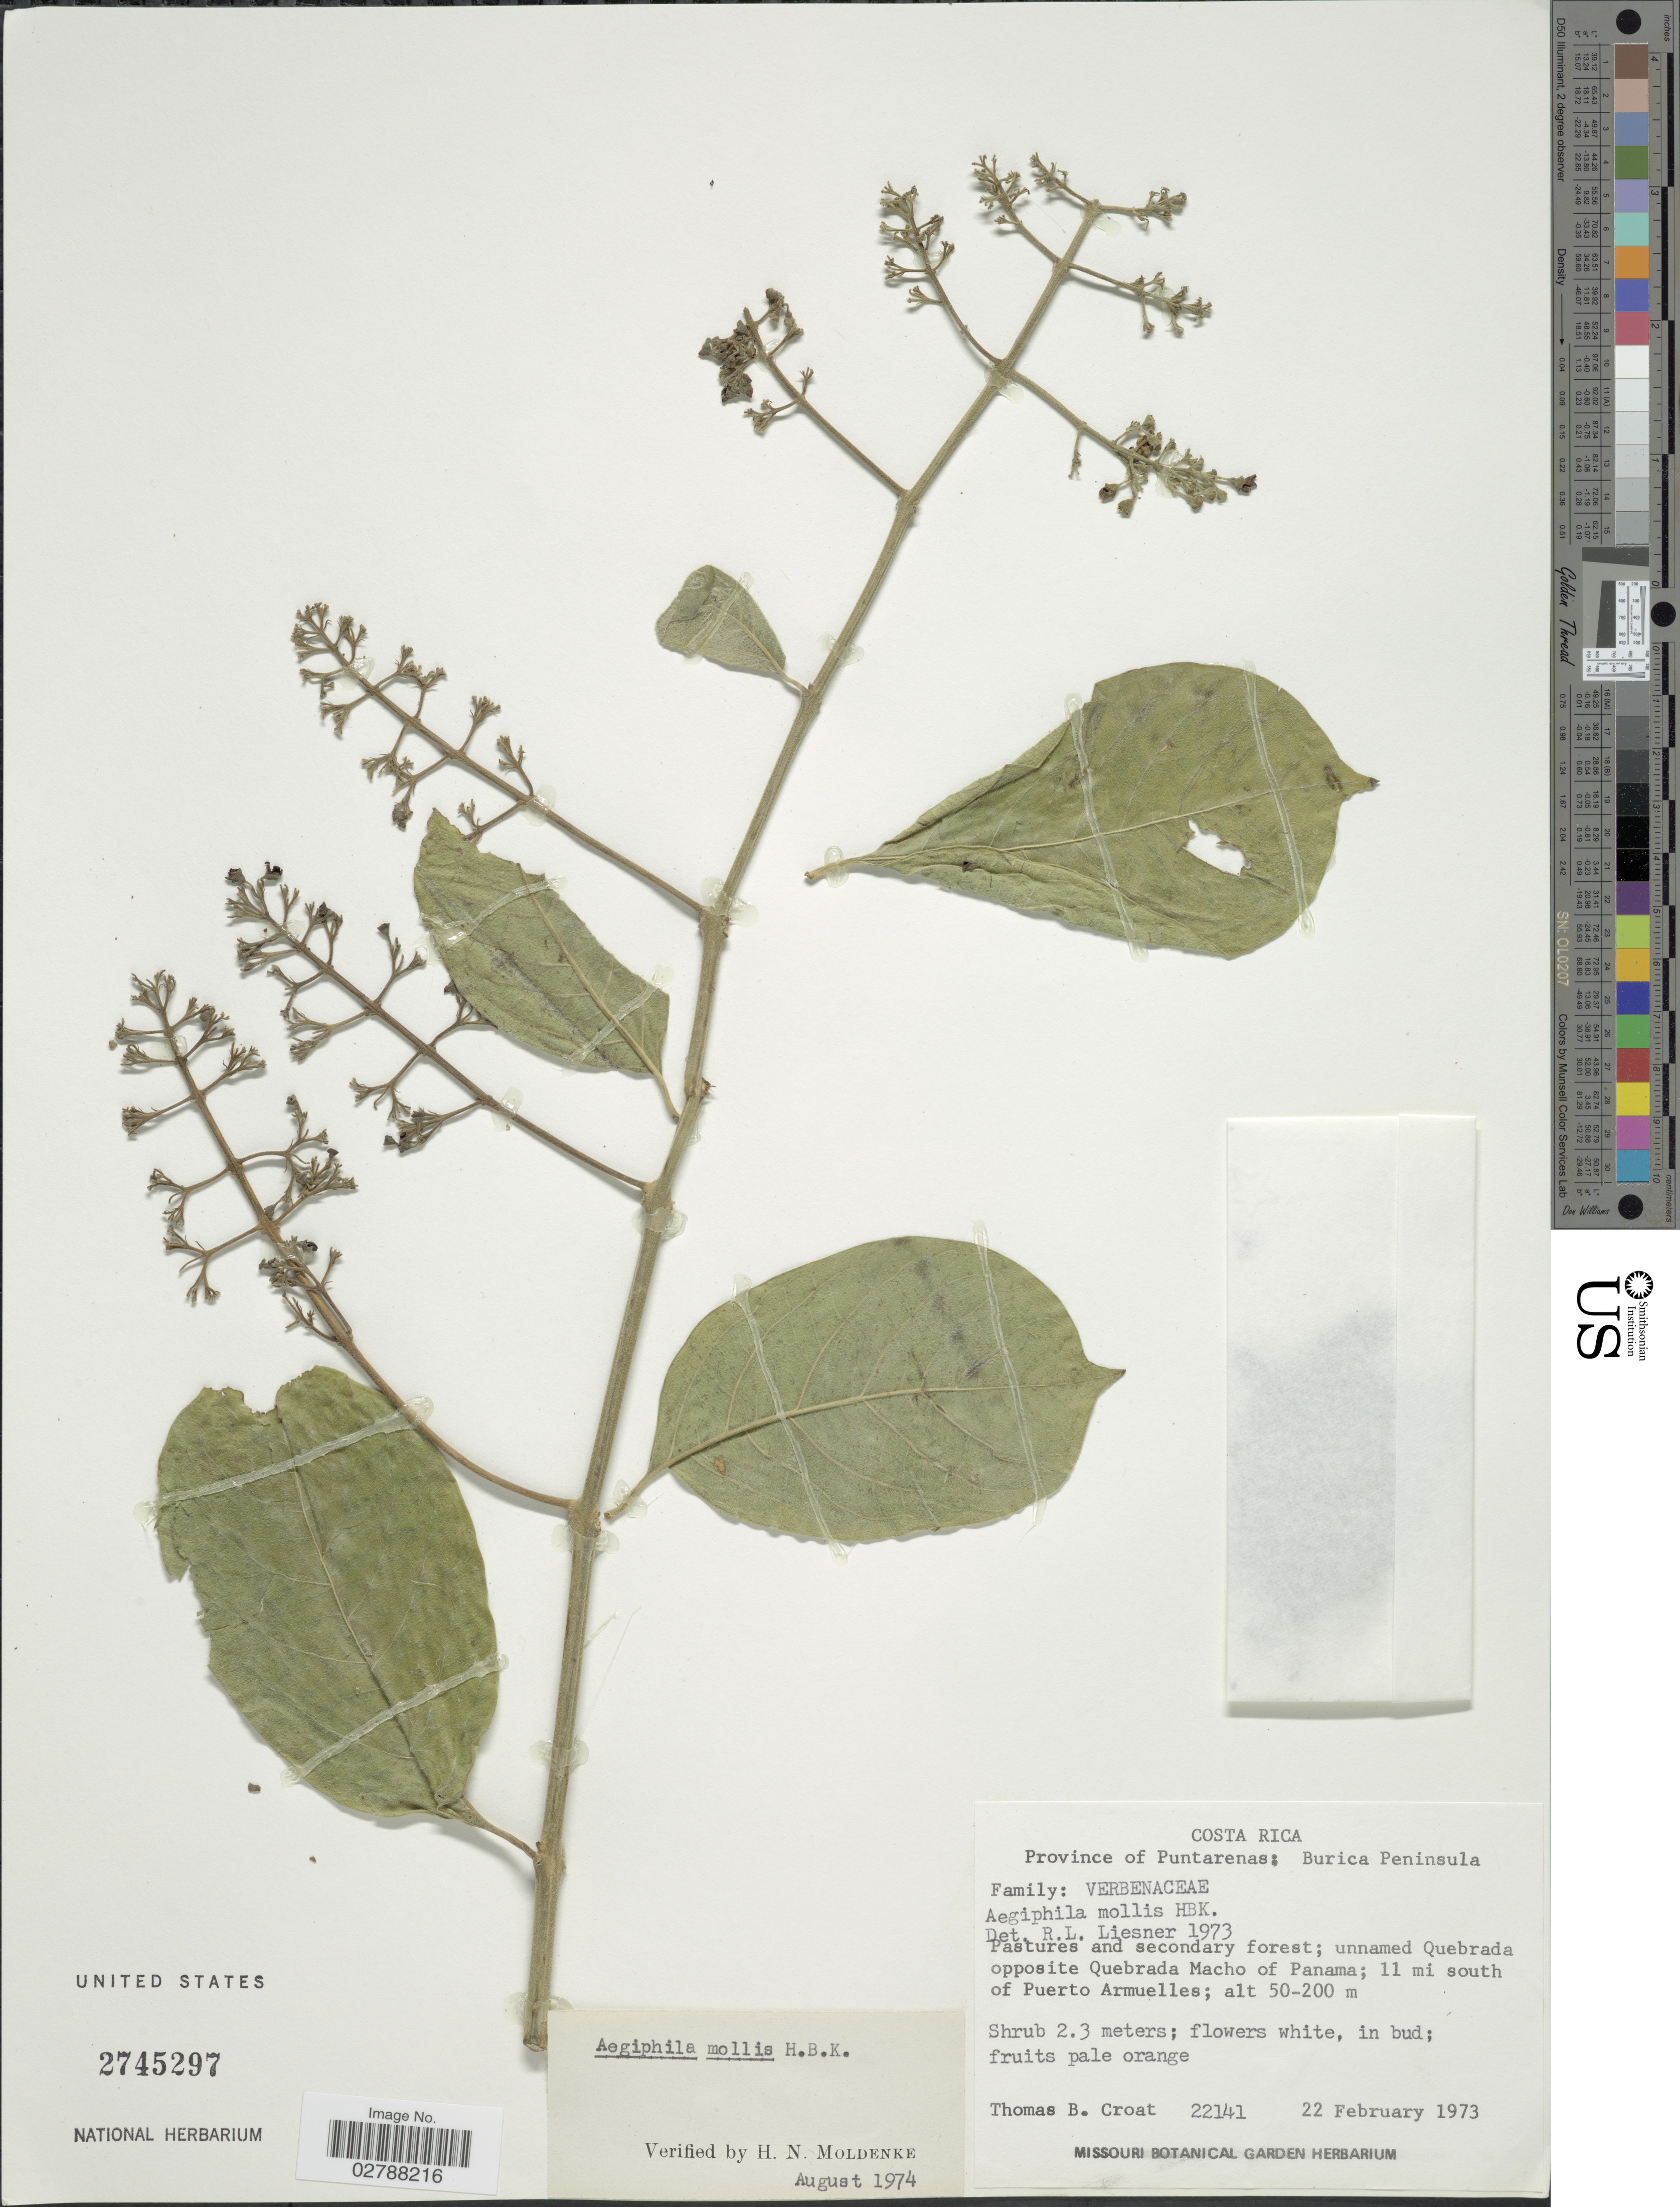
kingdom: Plantae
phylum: Tracheophyta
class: Magnoliopsida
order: Lamiales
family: Lamiaceae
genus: Aegiphila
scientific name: Aegiphila mollis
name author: Kunth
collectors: T. B. Croat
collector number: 22141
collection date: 1973-02-22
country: Costa Rica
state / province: Puntarenas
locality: Province of Puntarenas: Burica Peninsula, unnamed Quebrada opposite Quebrada Macho of Panama; 11 mi south of Puerto Armuelles.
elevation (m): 50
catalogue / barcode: US 2745297